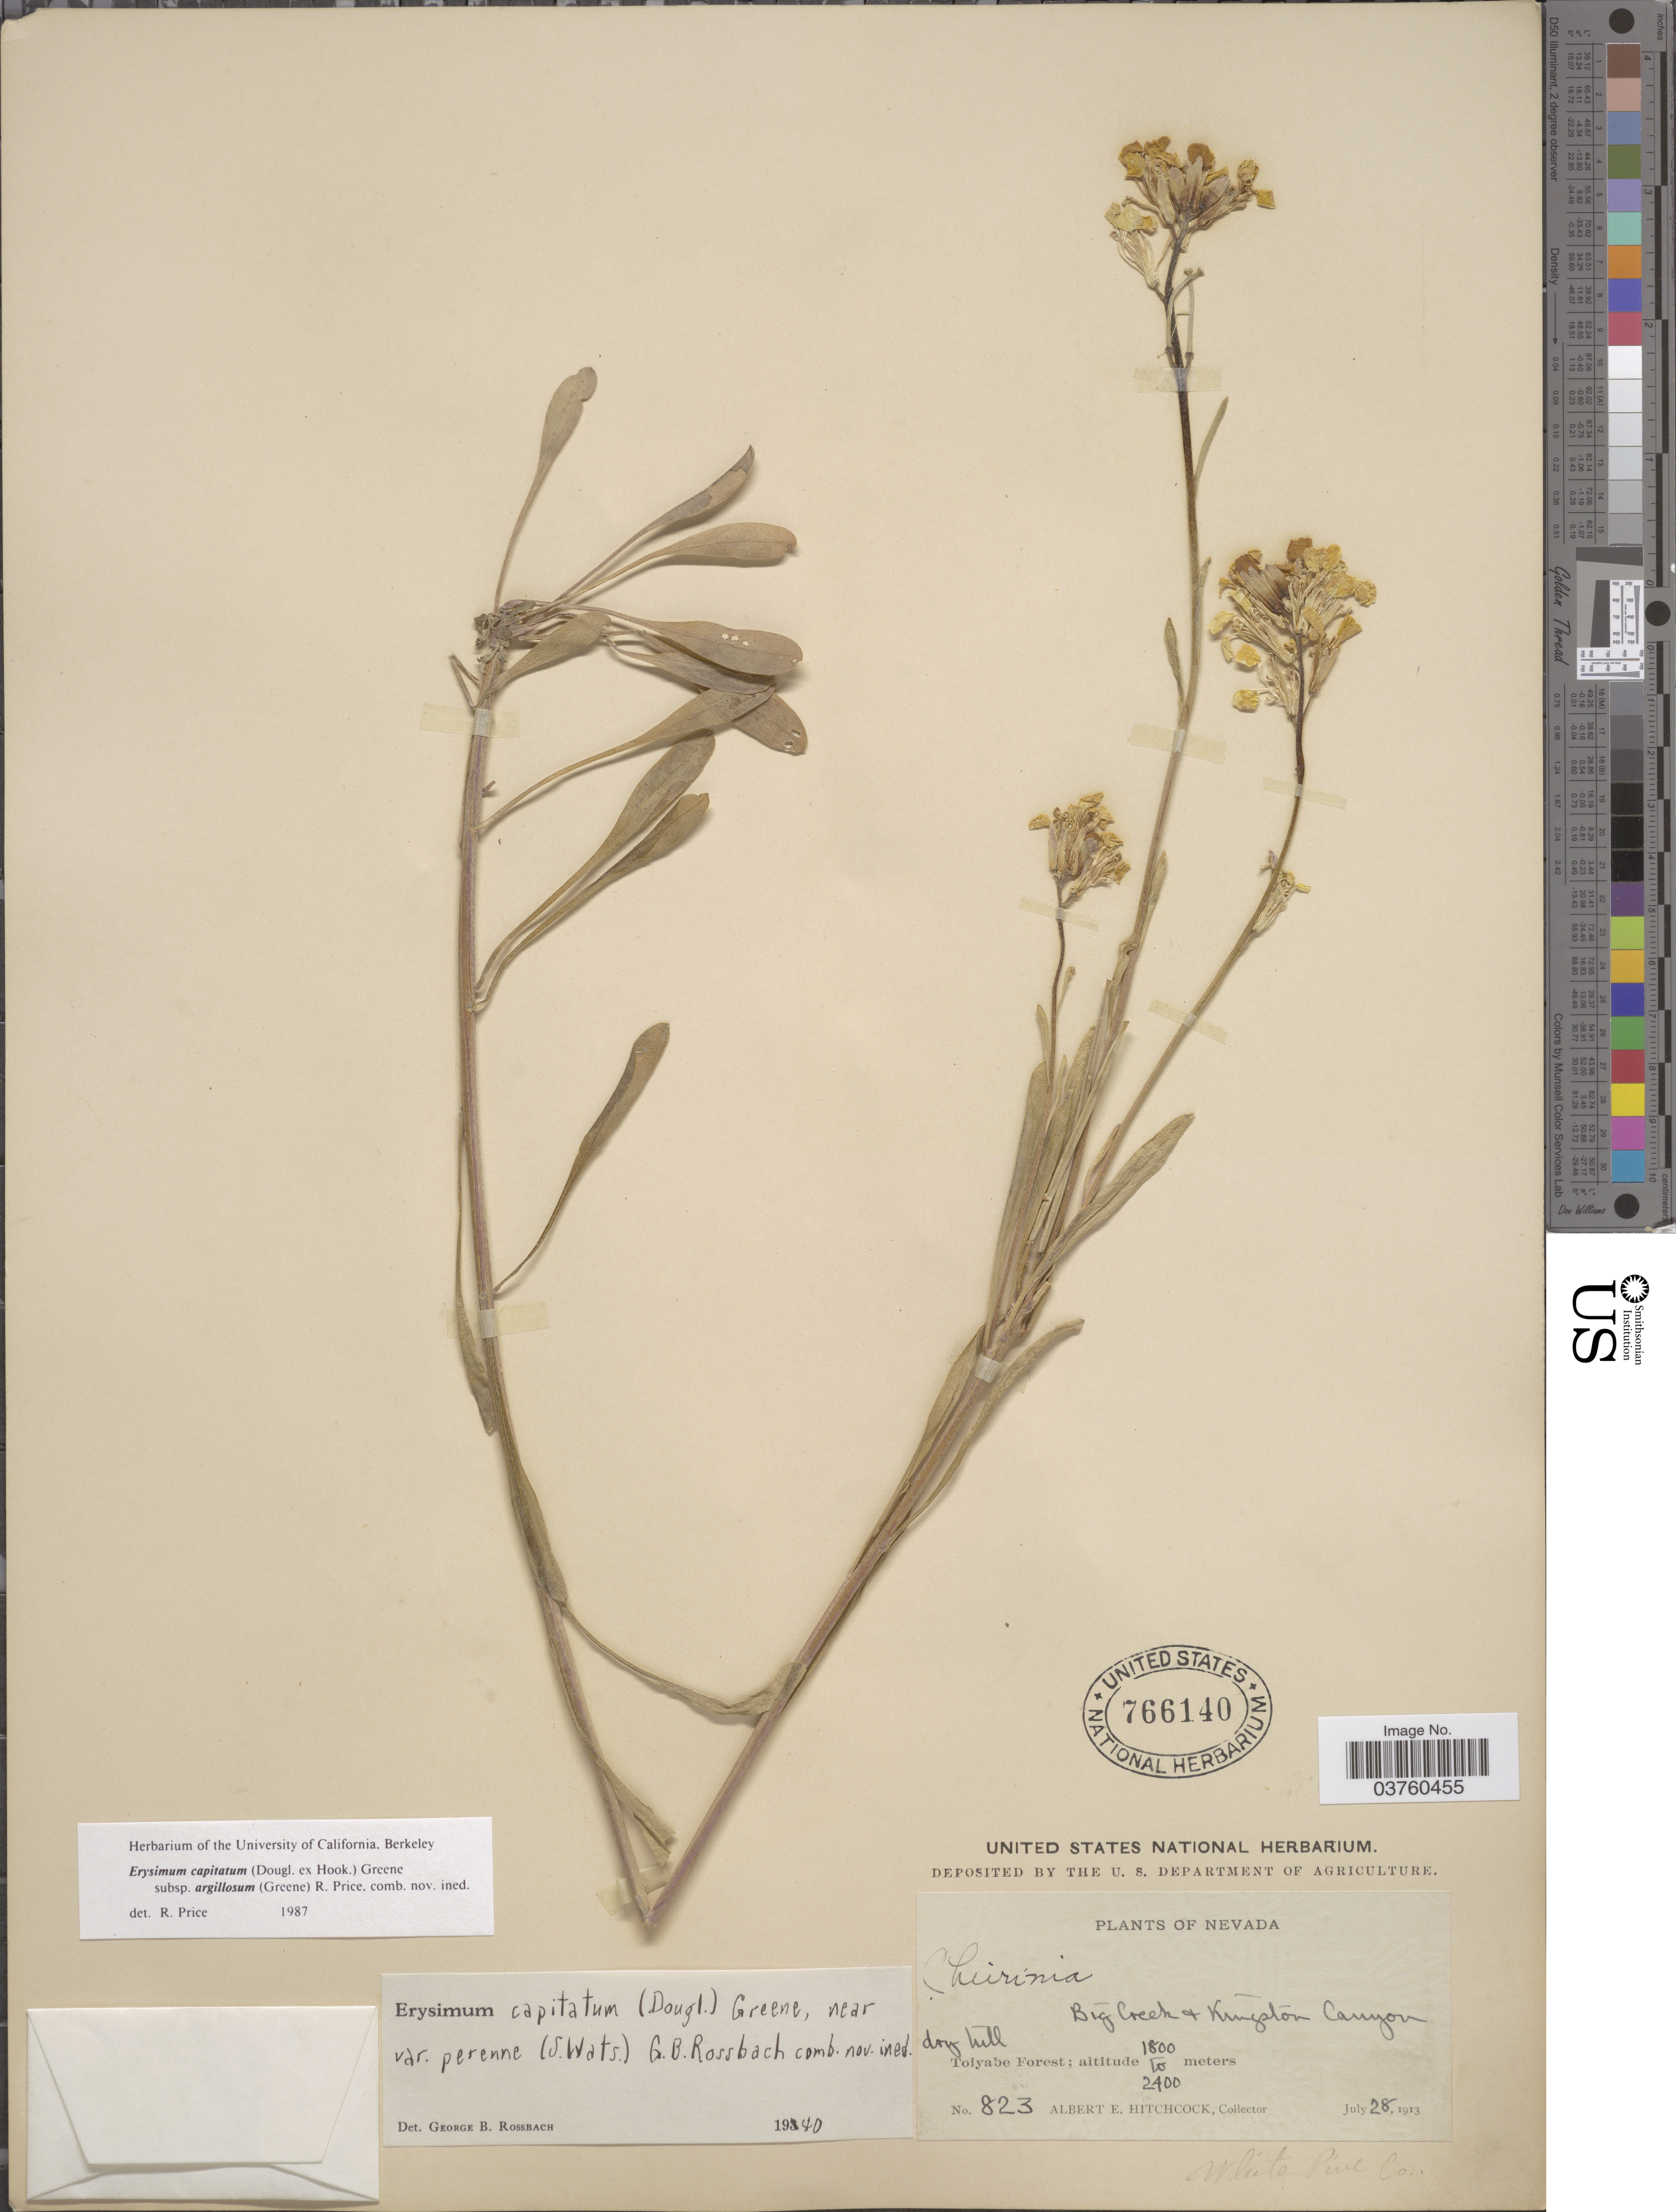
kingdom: Plantae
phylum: Tracheophyta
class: Magnoliopsida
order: Brassicales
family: Brassicaceae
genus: Erysimum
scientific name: Erysimum capitatum subsp. argillosum (Greene) R.A. Price comb. nov. ined.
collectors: A. Hitchcock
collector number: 823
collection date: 1913-07-28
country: United States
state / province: Nevada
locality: Big Creek & Kingston Canyon. Toiyabe Forest. White Pine Co.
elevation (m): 1800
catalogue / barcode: US 766140